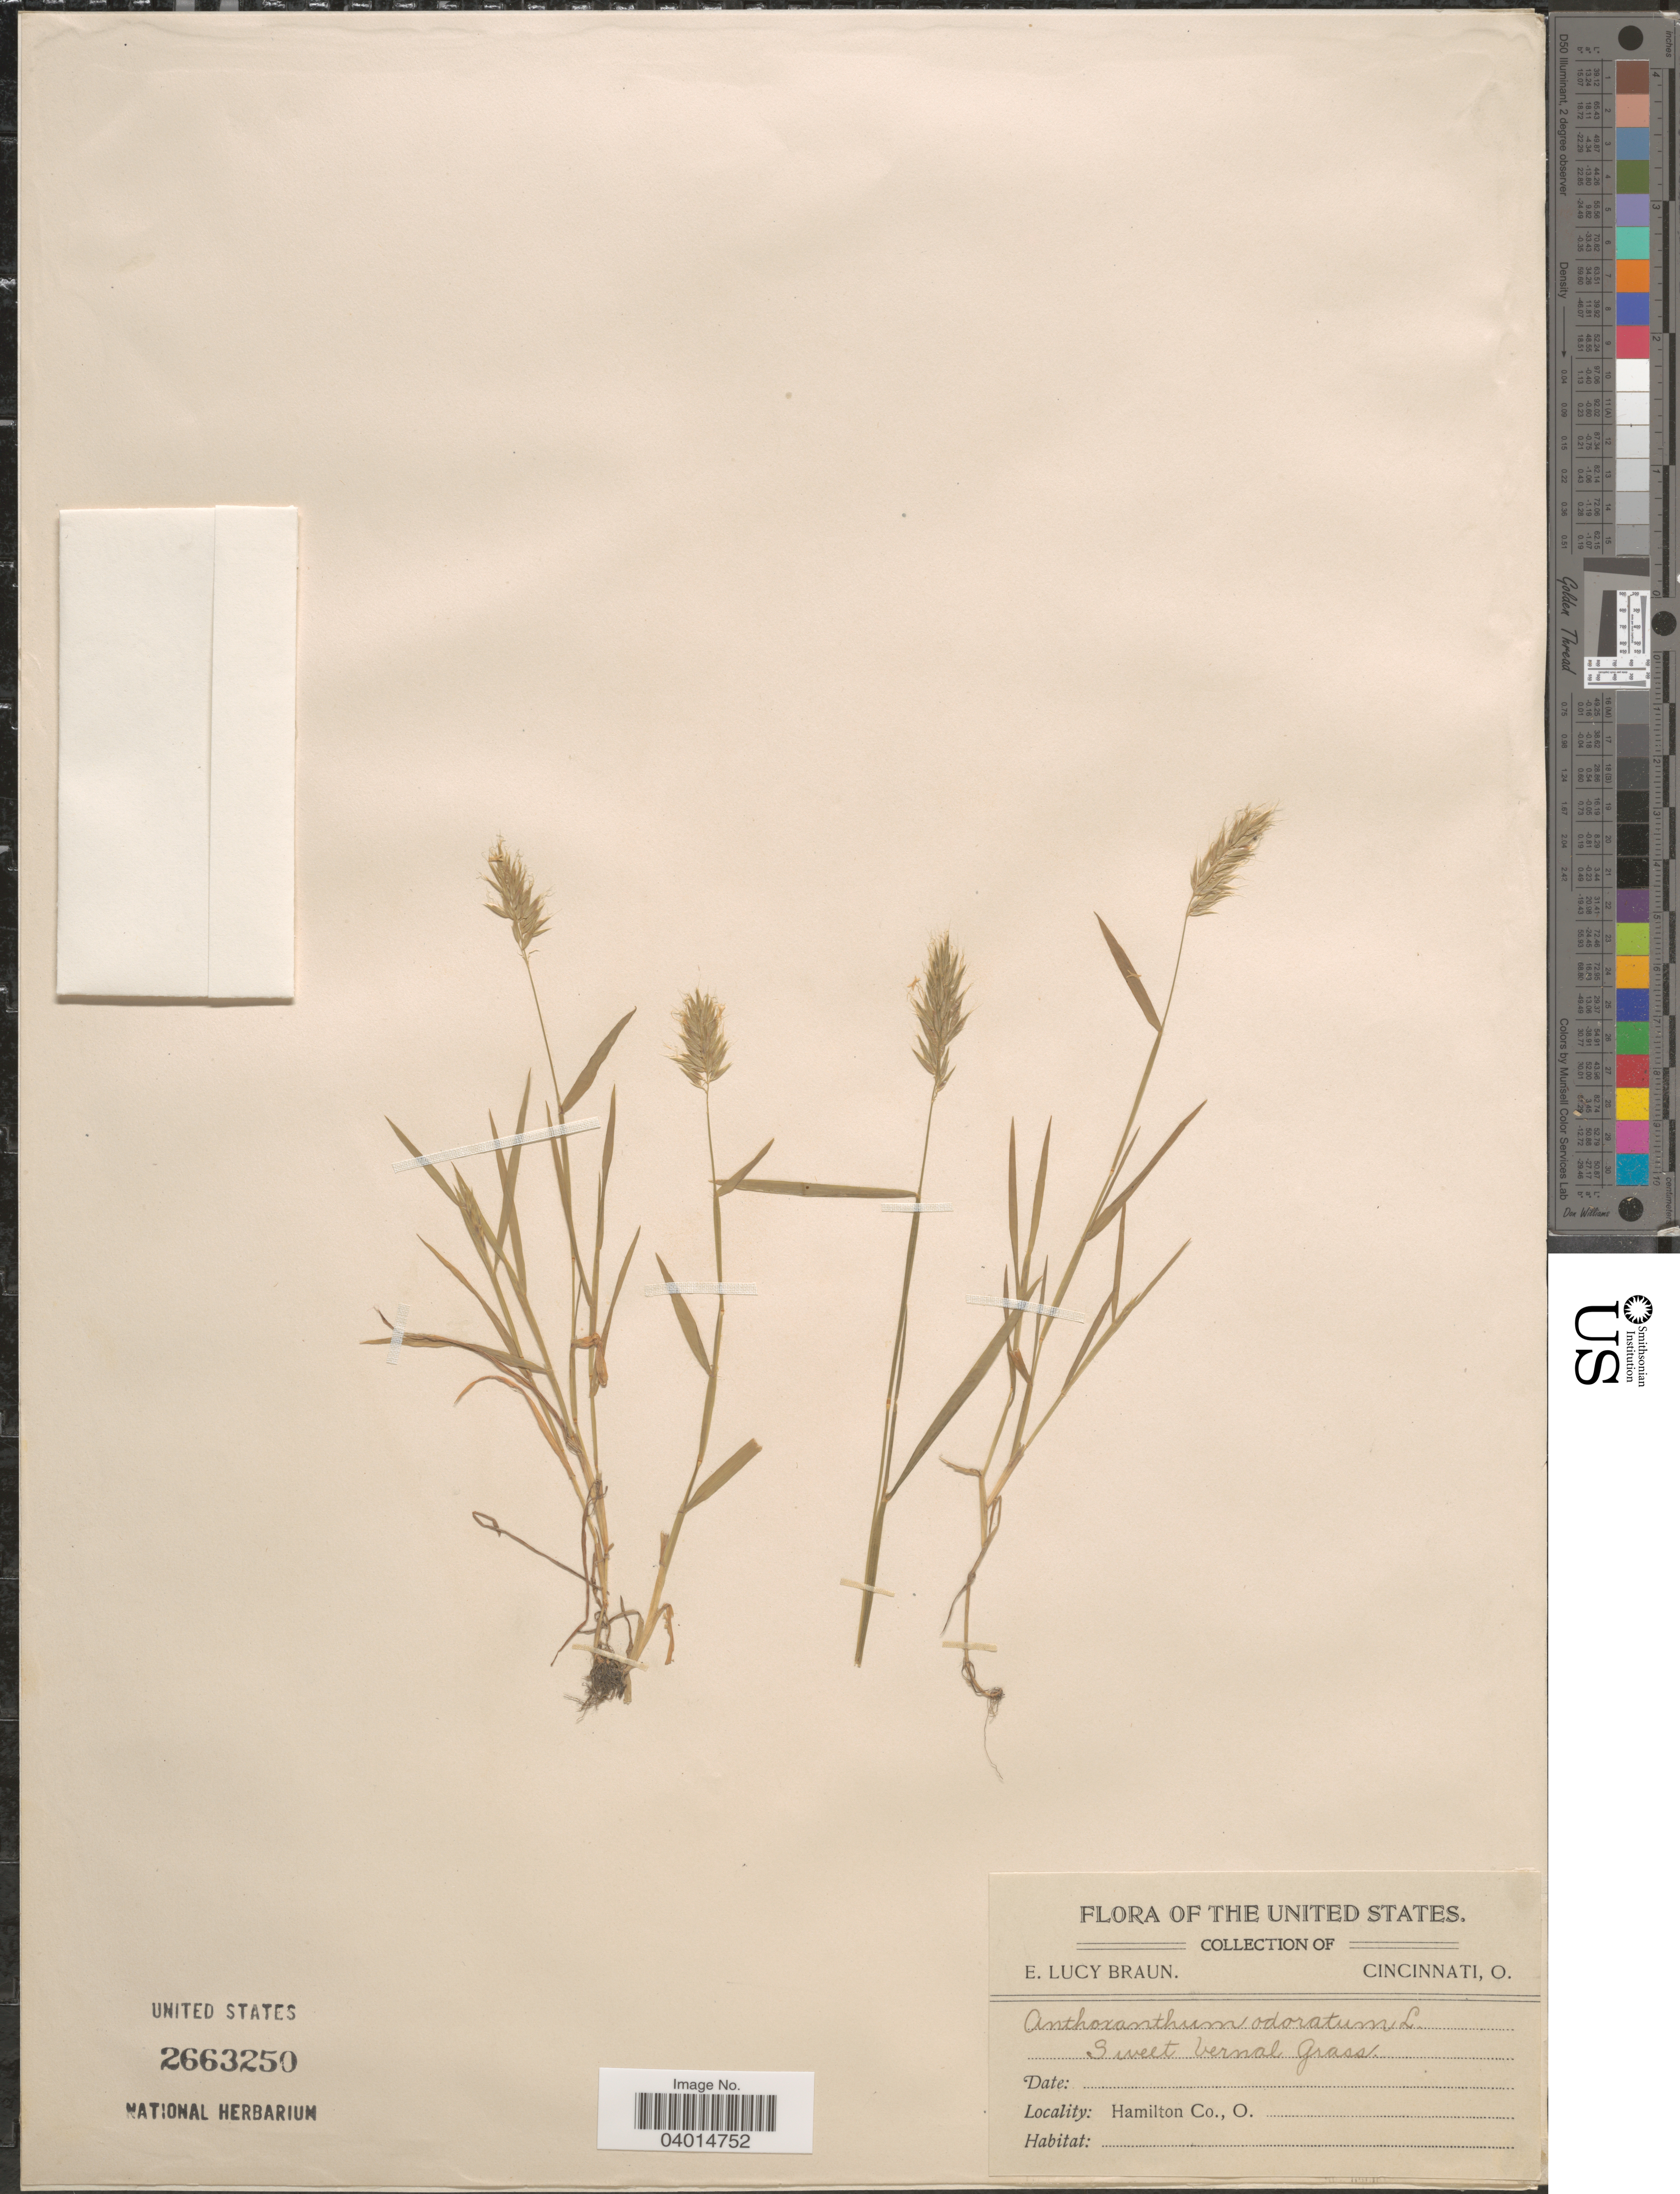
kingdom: Plantae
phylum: Tracheophyta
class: Liliopsida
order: Poales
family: Poaceae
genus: Anthoxanthum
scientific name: Anthoxanthum odoratum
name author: L.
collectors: E. L. Braun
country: United States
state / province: Ohio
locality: Hamilton Co.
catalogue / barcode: US 2663250